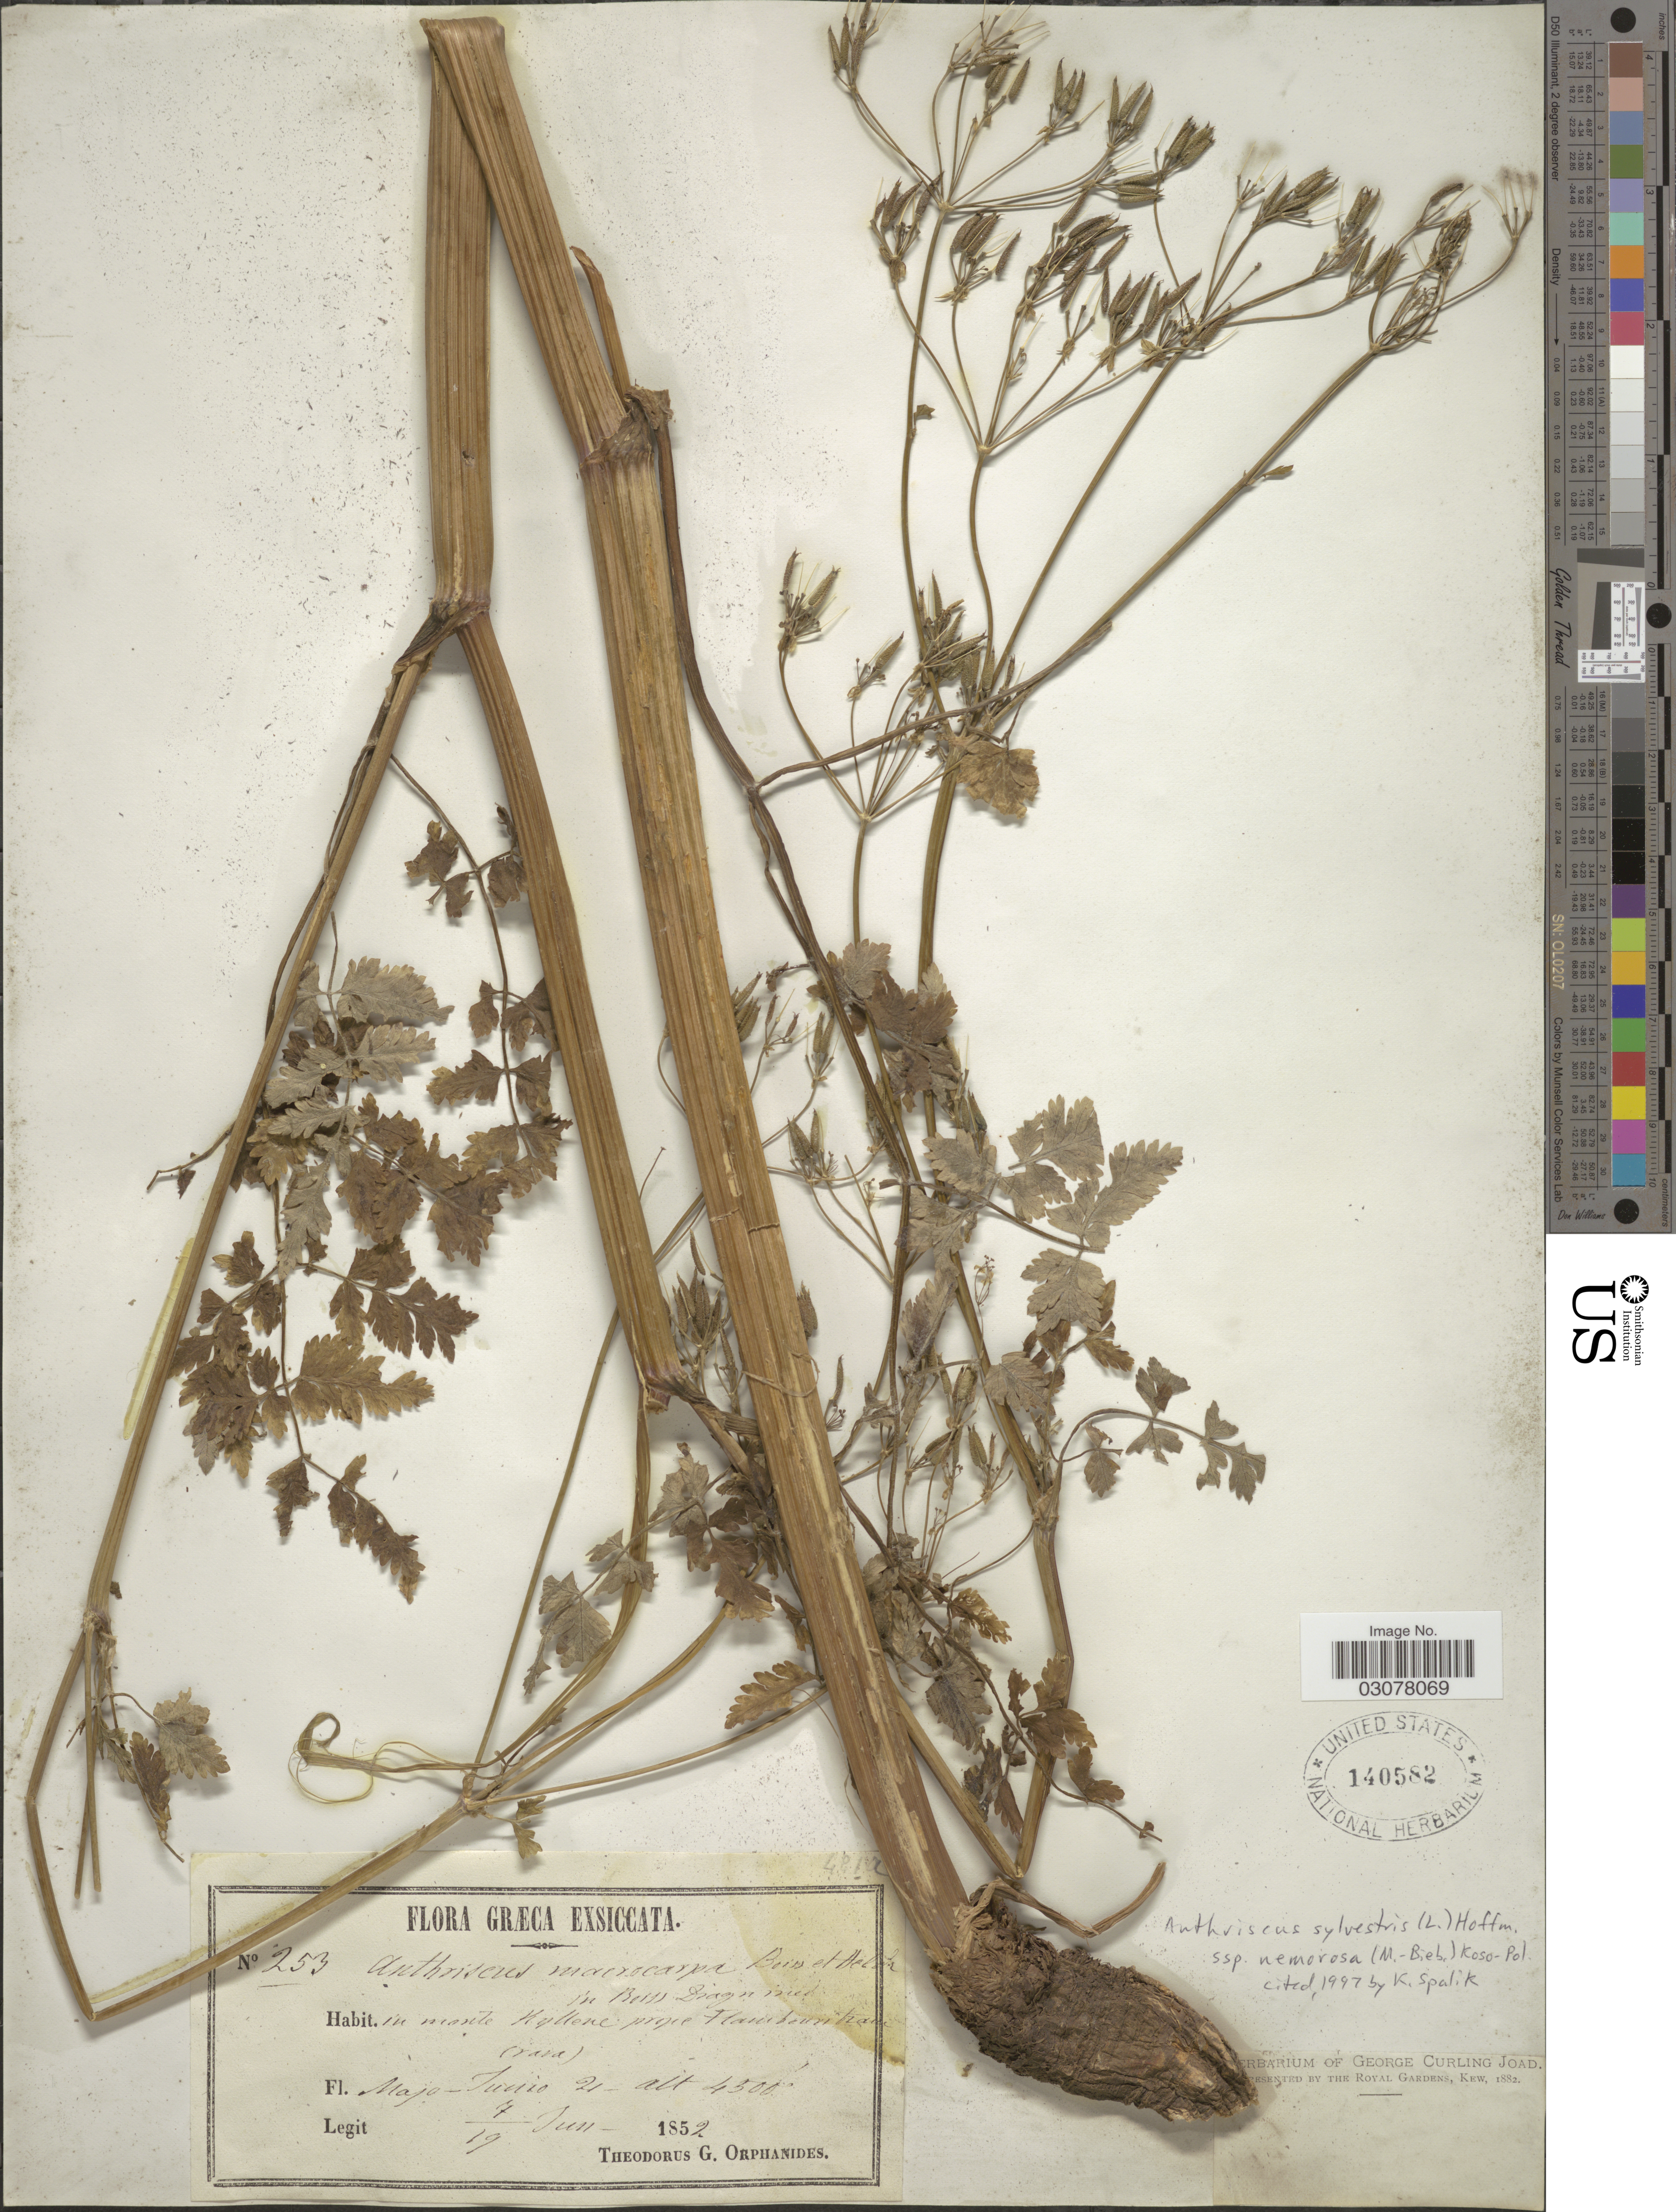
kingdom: Plantae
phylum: Tracheophyta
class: Magnoliopsida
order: Apiales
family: Apiaceae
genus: Anthriscus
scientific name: Anthriscus sylvestris subsp. nemorosa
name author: (L.) Hoffm.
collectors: T. G. Orphanides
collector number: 253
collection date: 1852-06-07/1852-06-19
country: Greece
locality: Græca. In monte Kyllene prope Flambouritram.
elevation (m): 1372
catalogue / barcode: US 140582